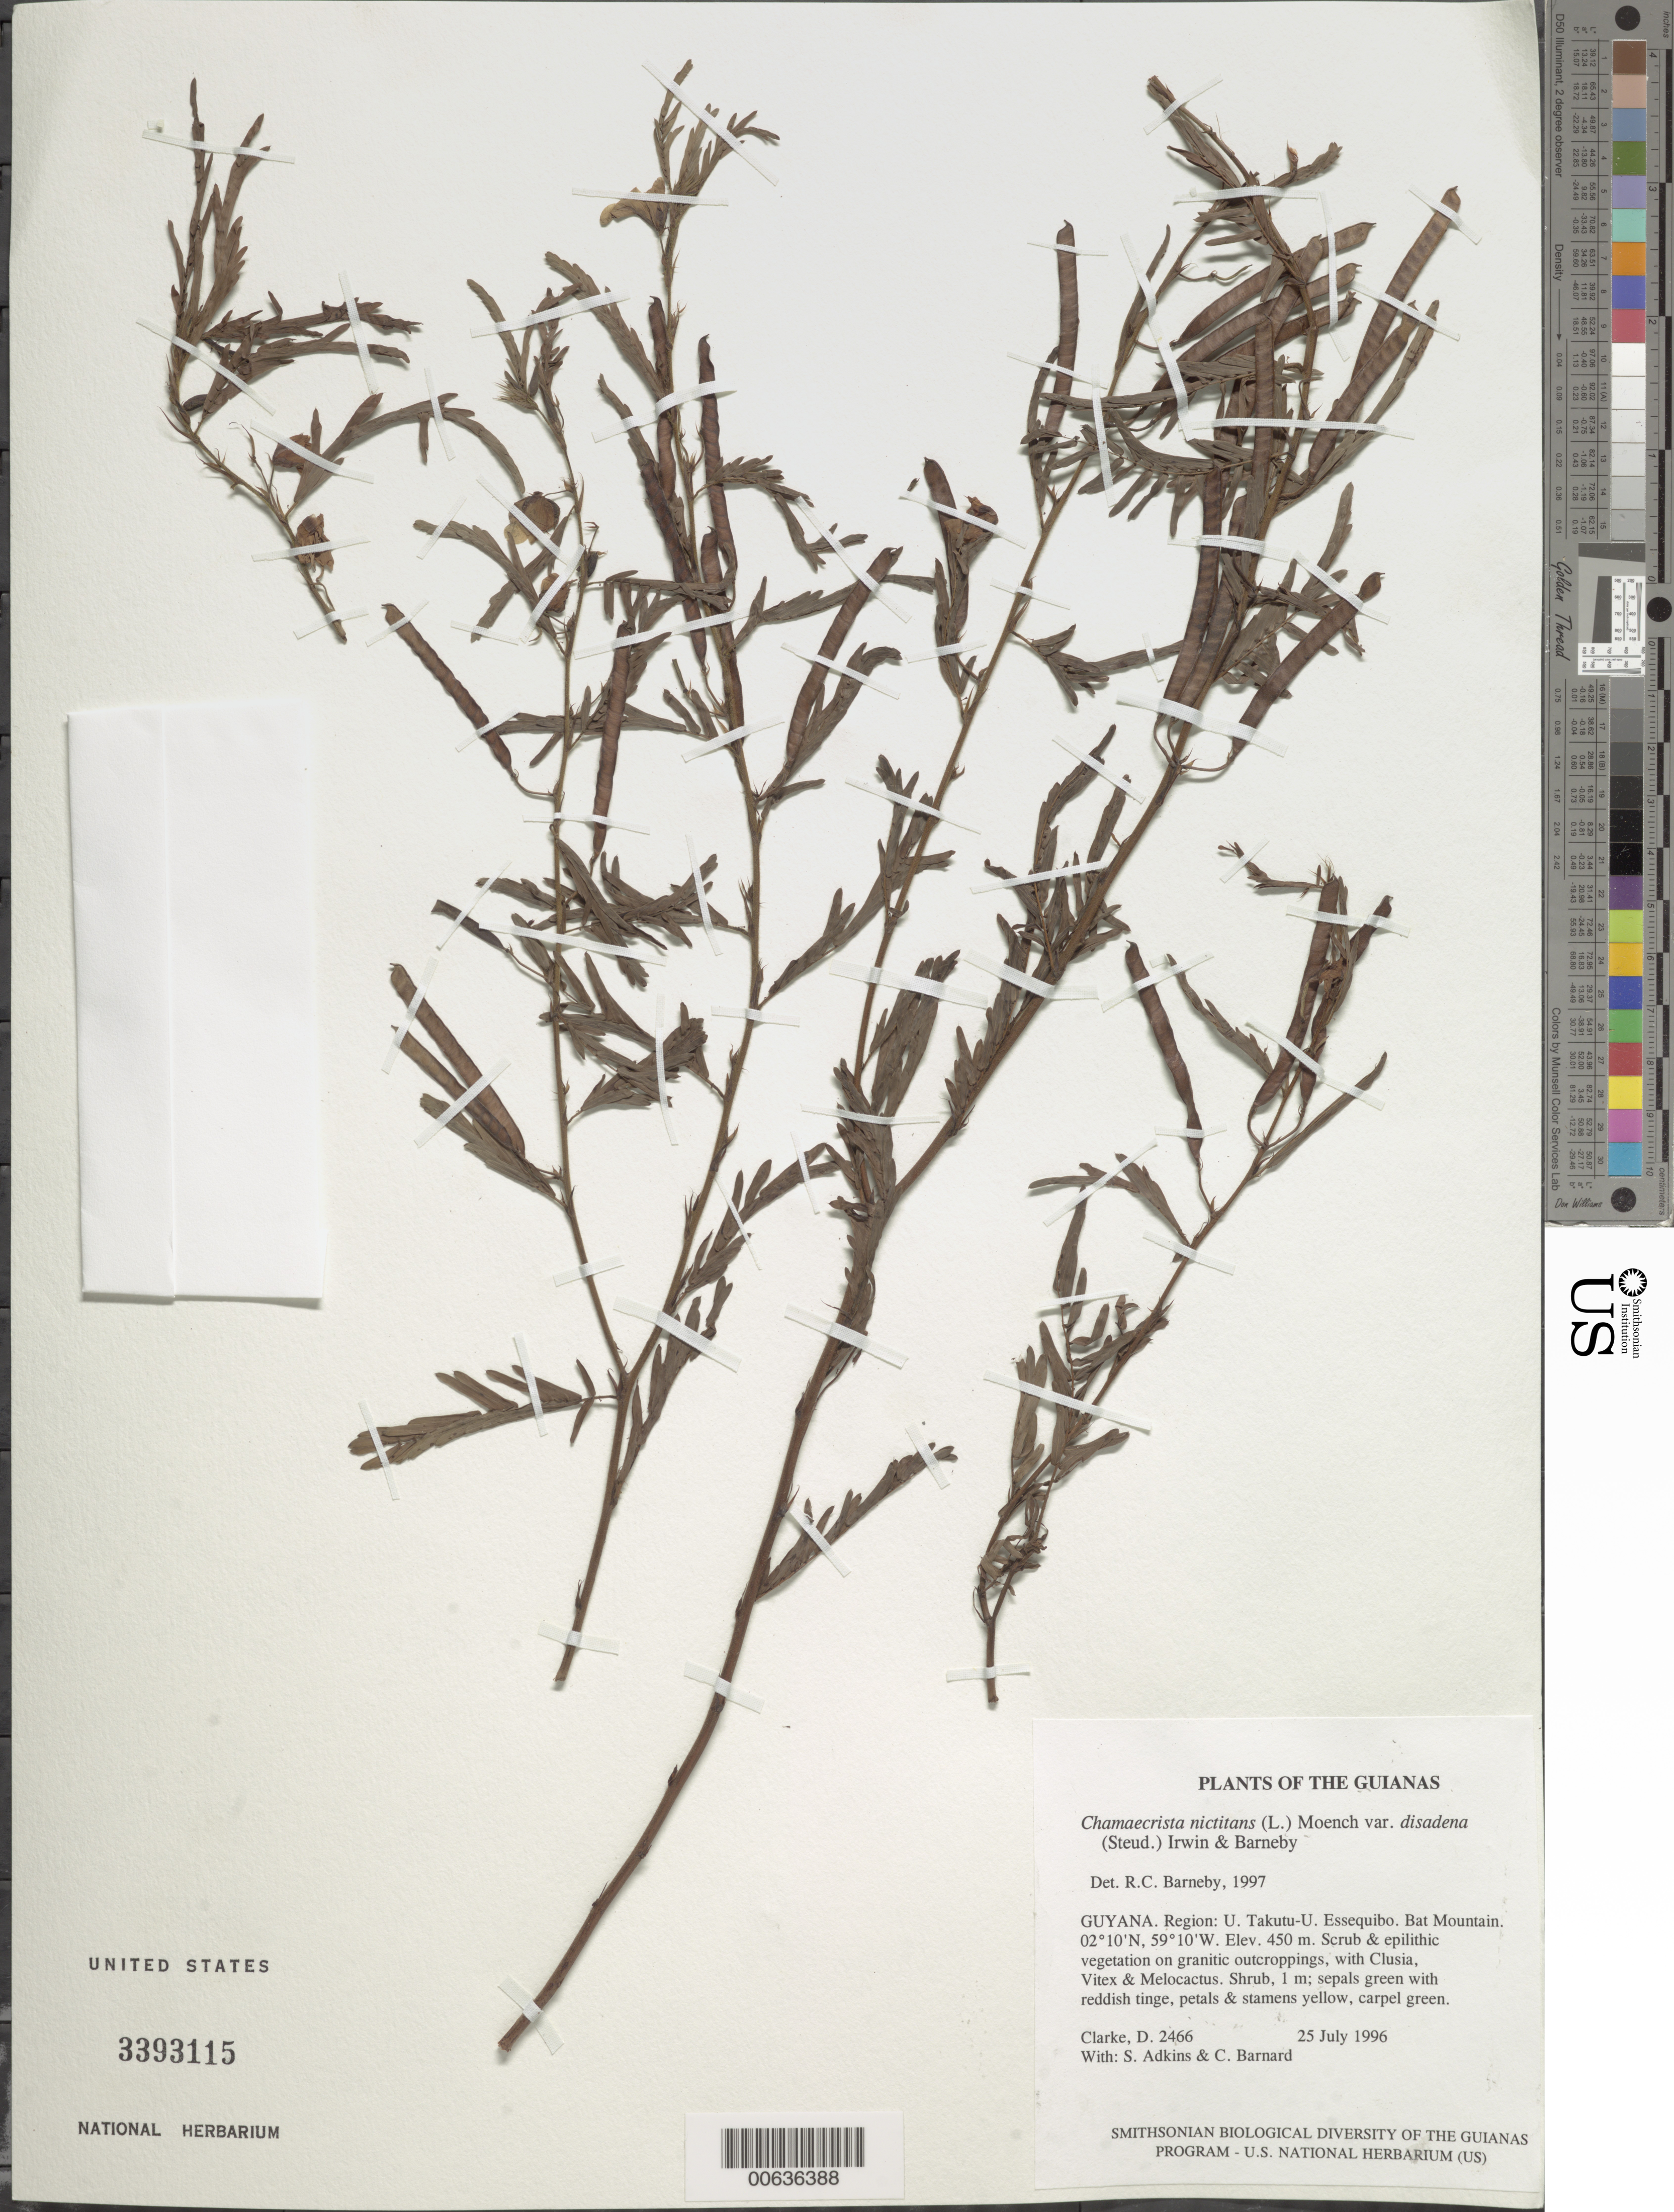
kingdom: Plantae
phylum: Tracheophyta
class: Magnoliopsida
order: Fabales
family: Fabaceae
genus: Chamaecrista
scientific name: Chamaecrista nictitans var. disadena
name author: (Steud.) H.S. Irwin & Barneby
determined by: Barneby, Rupert C., (NY)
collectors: H. D. Clarke, S. Adkins & C. Bernard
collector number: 2466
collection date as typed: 25 July 1996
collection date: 1996-07-25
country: Guyana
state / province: U. Takutu-U. Essequibo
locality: Bat Mountain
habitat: Scrub & epilithic vegetation on granitic outcroppings, with Clusia, Vitex & Melocactus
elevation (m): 450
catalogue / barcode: US 3393115